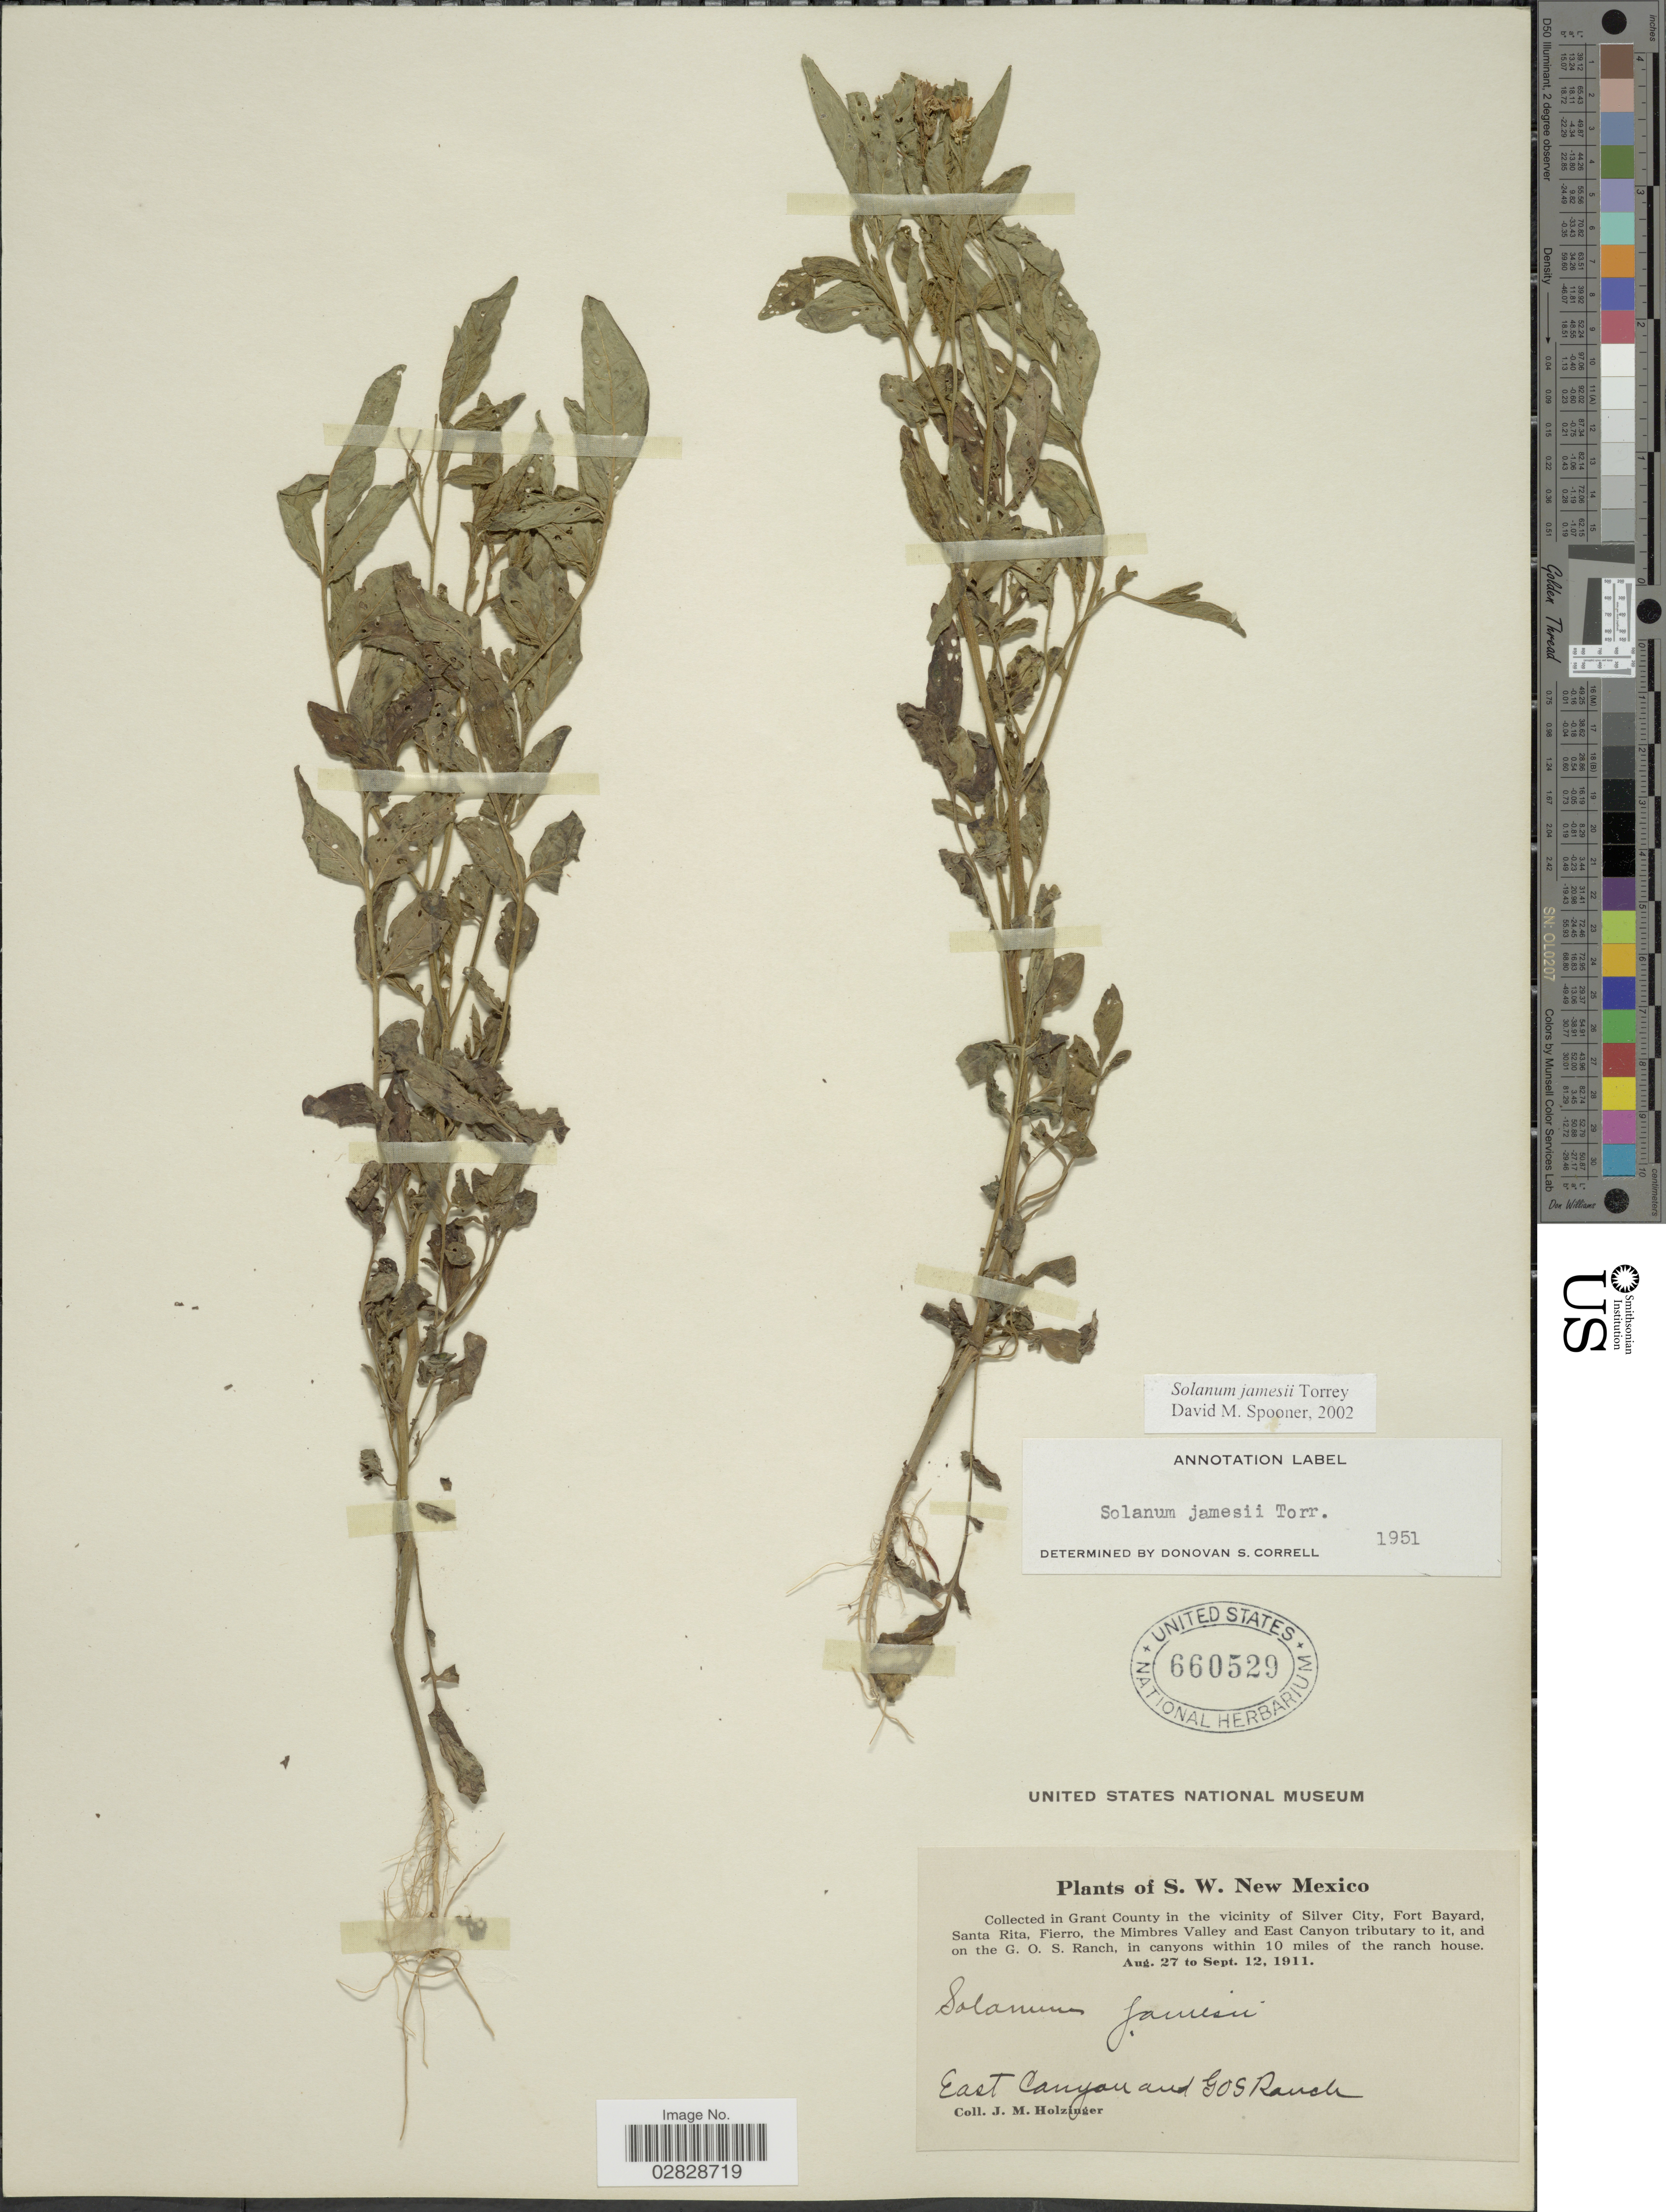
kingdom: Plantae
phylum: Tracheophyta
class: Magnoliopsida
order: Solanales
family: Solanaceae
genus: Solanum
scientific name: Solanum jamesii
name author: Torr.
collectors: J. M. Holzinger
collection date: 1911-08-27/1911-09-12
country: United States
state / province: New Mexico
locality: S. W. New Mexico. In Grant County in the vicinity of Silver City, Fort Bayard, Santa Rita, Fierro, the Mimbres Valley and East Canyon tributary to it, and the G. O. S. Ranch, in canyons within 10 miles of the ranch house. East Canyon and GOS Ranch.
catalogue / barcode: US 660529